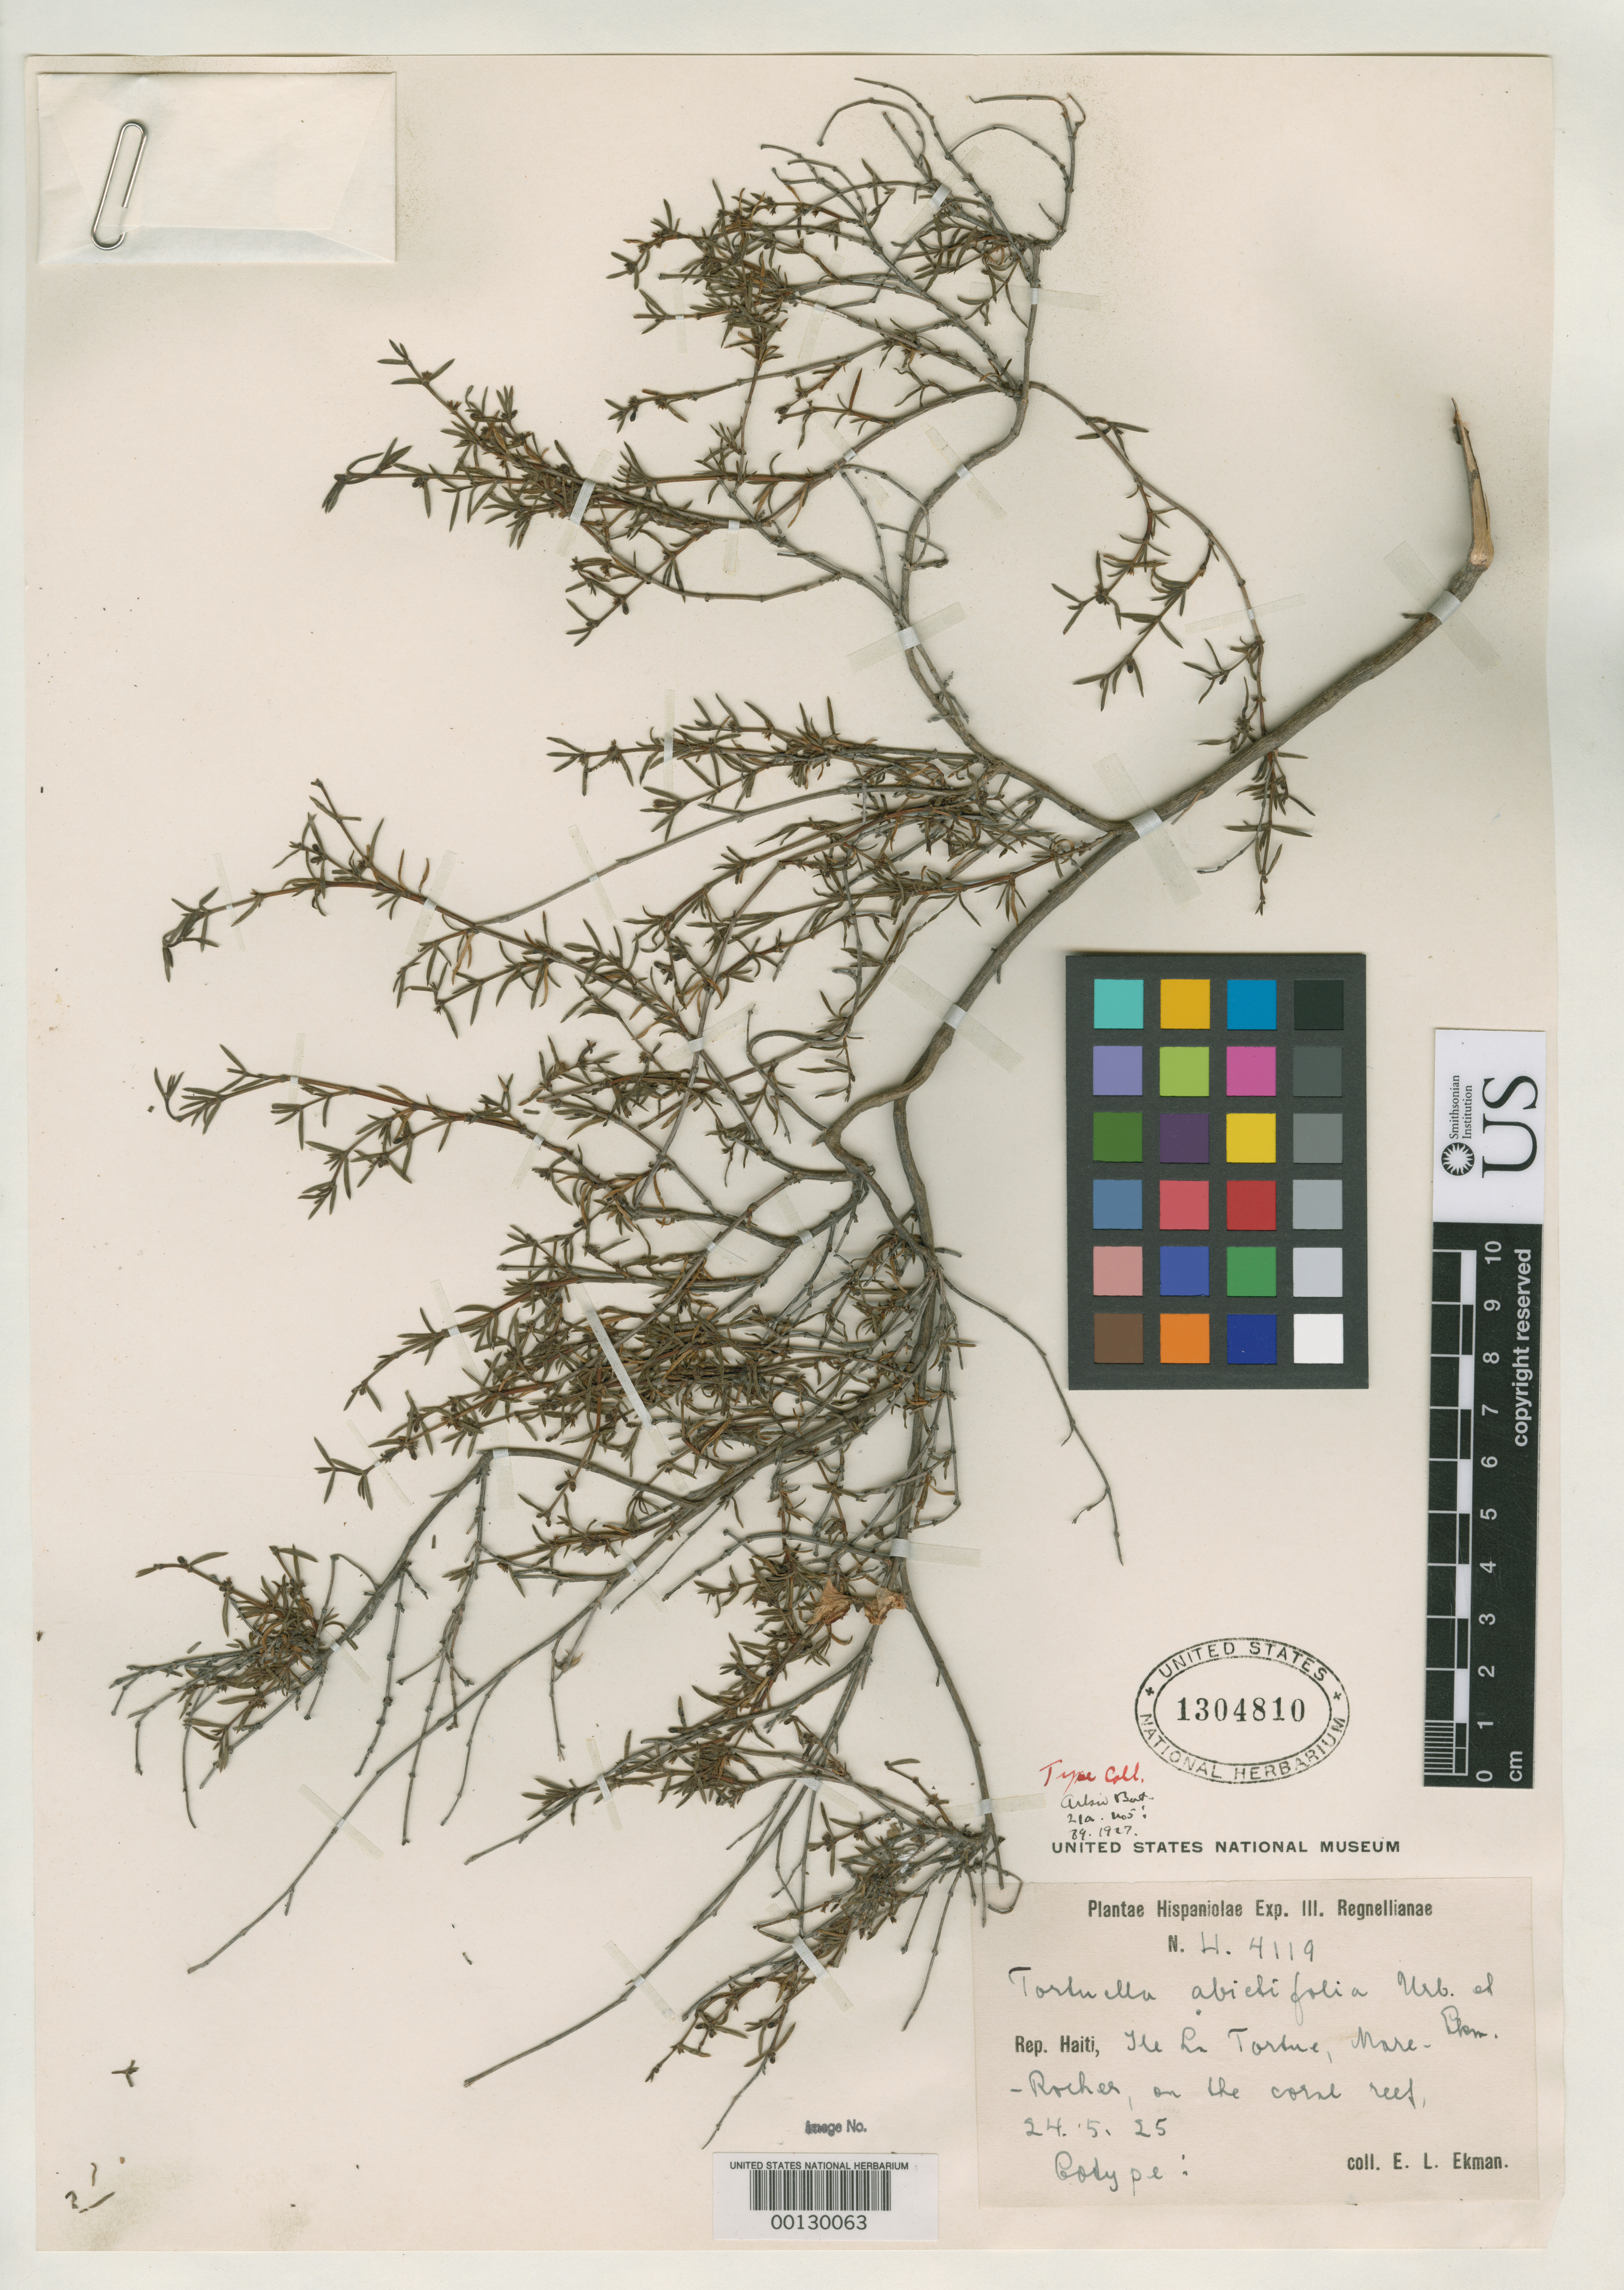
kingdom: Plantae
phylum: Tracheophyta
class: Magnoliopsida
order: Gentianales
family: Rubiaceae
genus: Tortuella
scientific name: Tortuella abietifolia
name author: Urb. & Ekman in Urb.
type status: Isotype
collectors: E. L. Ekman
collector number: H 4119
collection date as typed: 24 May 1925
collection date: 1925-05-24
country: Haiti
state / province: Nord-Ouest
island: Hispaniola Island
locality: "Ile de La Tortue, near Mare-Rocher".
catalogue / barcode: US 1304810